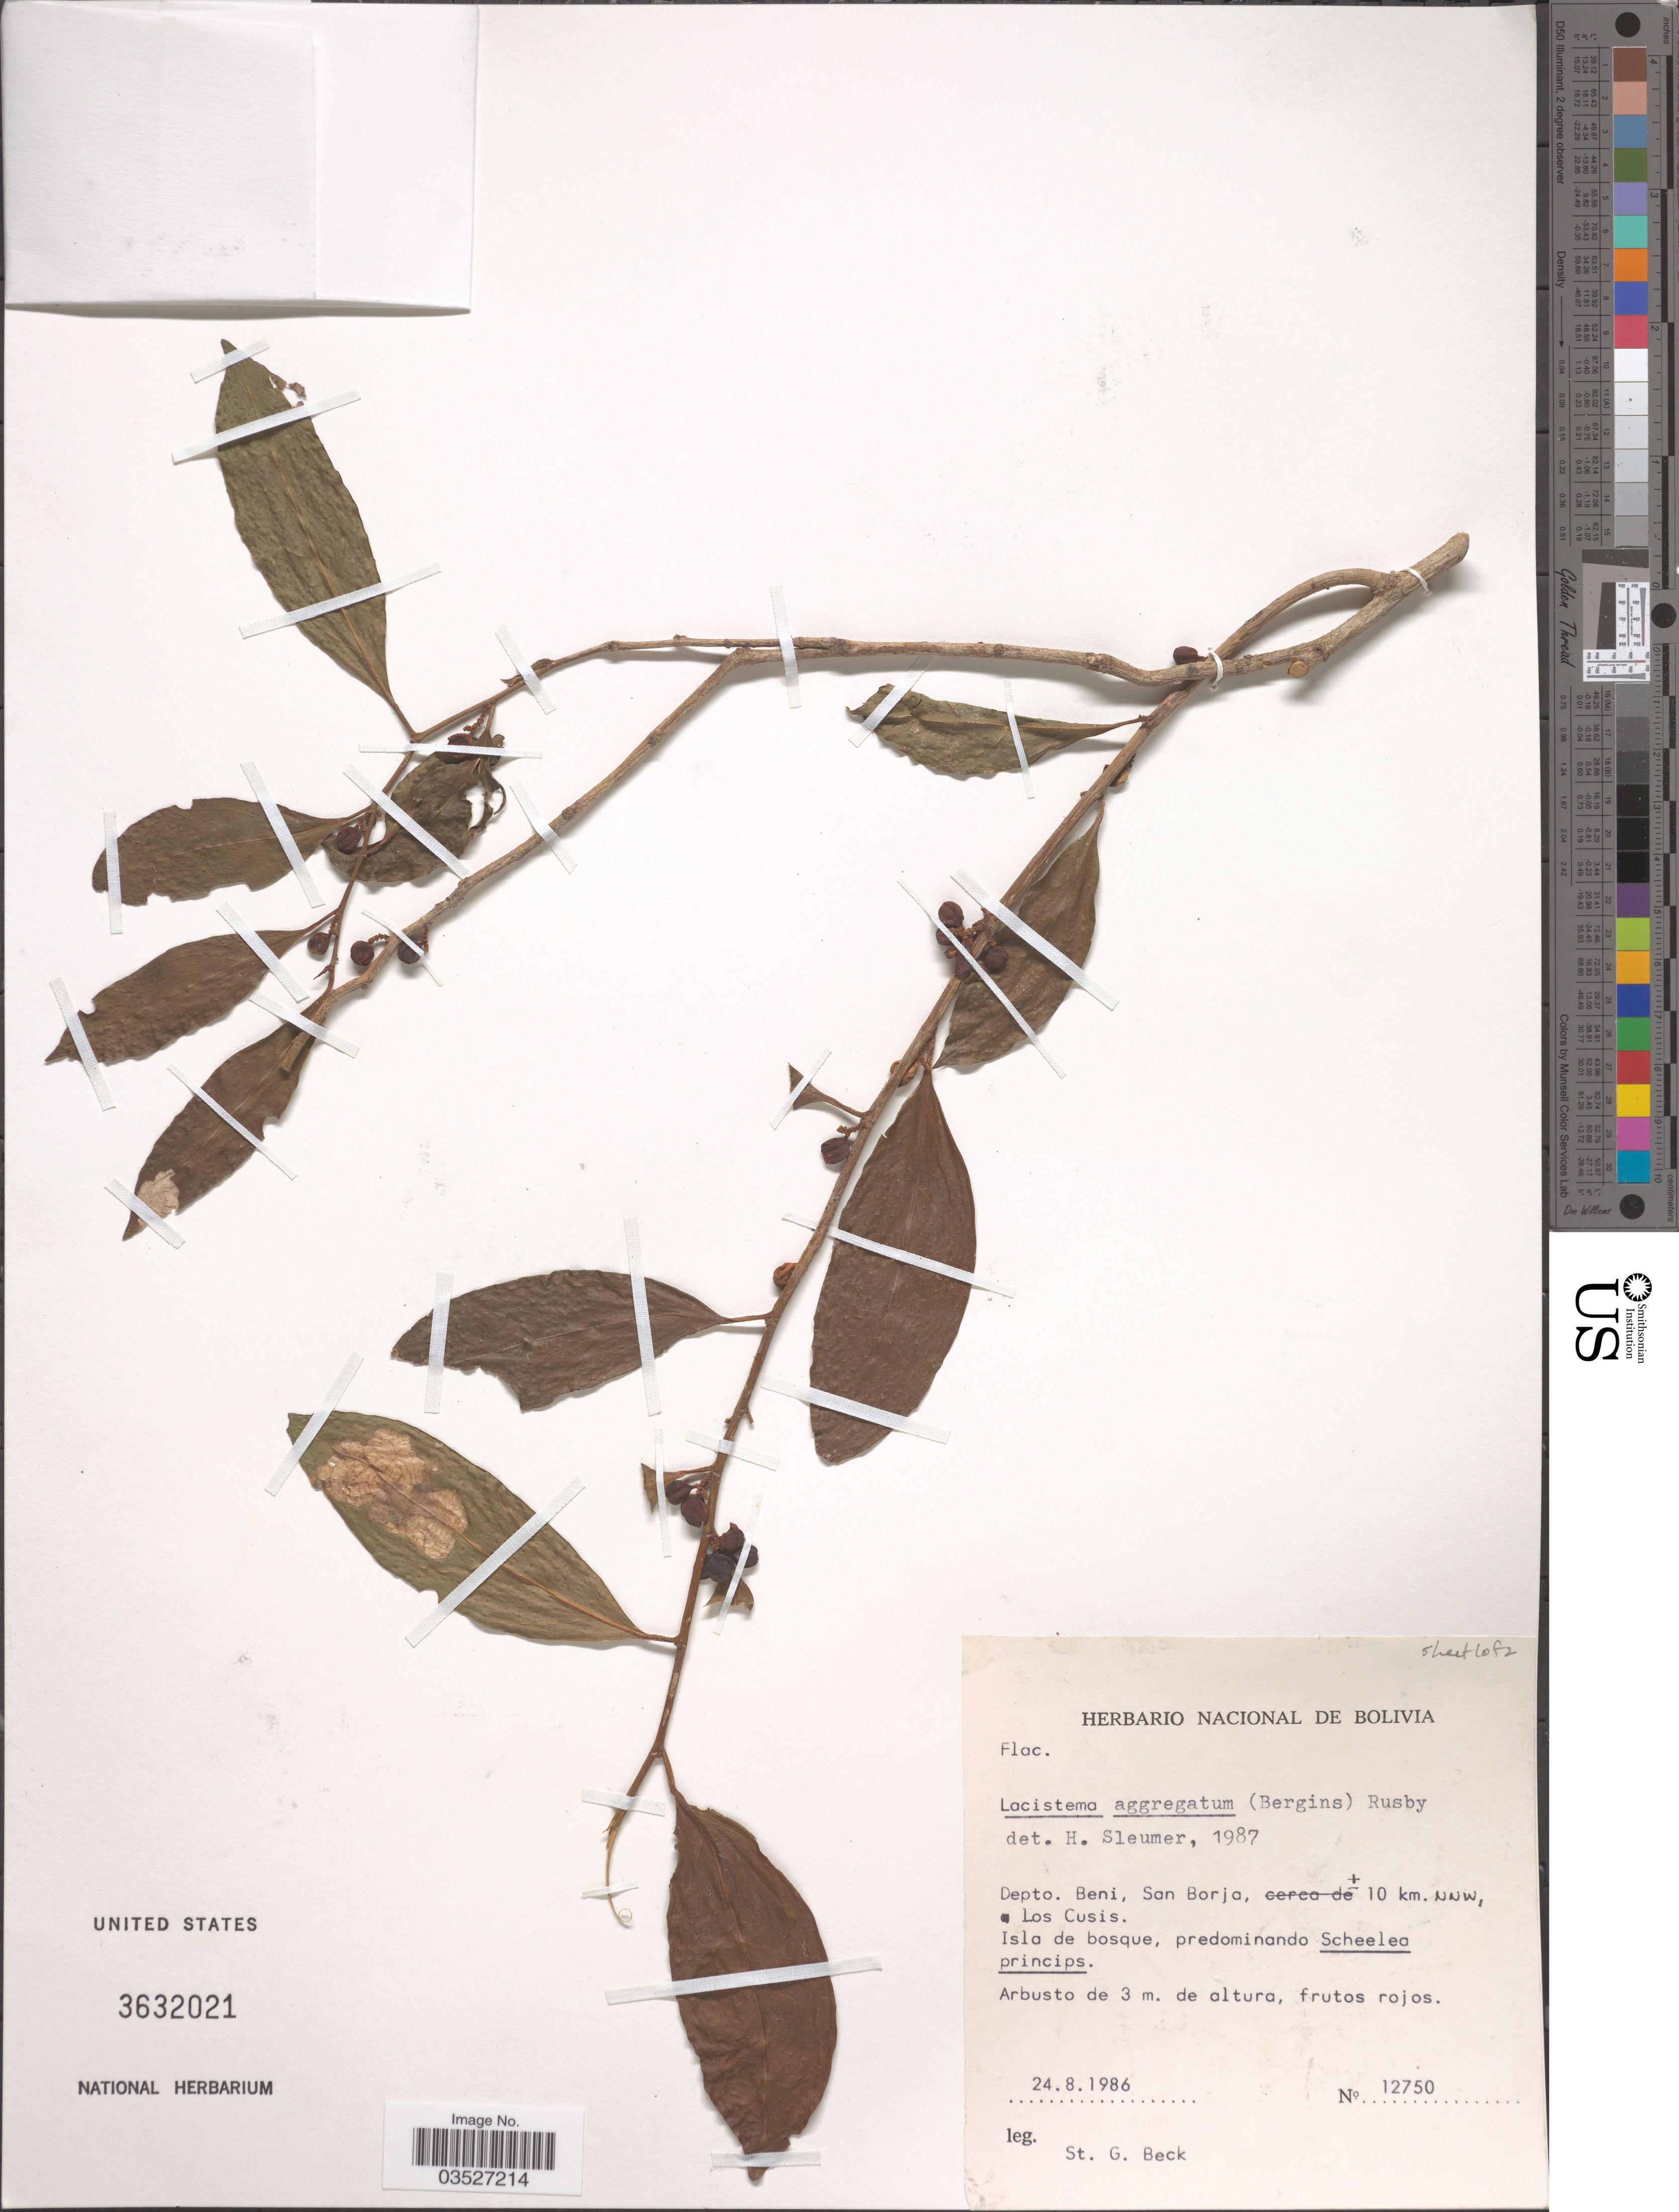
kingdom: Plantae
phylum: Tracheophyta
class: Magnoliopsida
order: Malpighiales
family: Lacistemataceae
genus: Lacistema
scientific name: Lacistema aggregatum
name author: (P.J. Bergius) Rusby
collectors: S. G. Beck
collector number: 12750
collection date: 1986-08-24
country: Bolivia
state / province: Beni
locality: Depto. Beni, San Borja, ± 10 km. NNW, Los Cusis.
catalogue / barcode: US 3632021